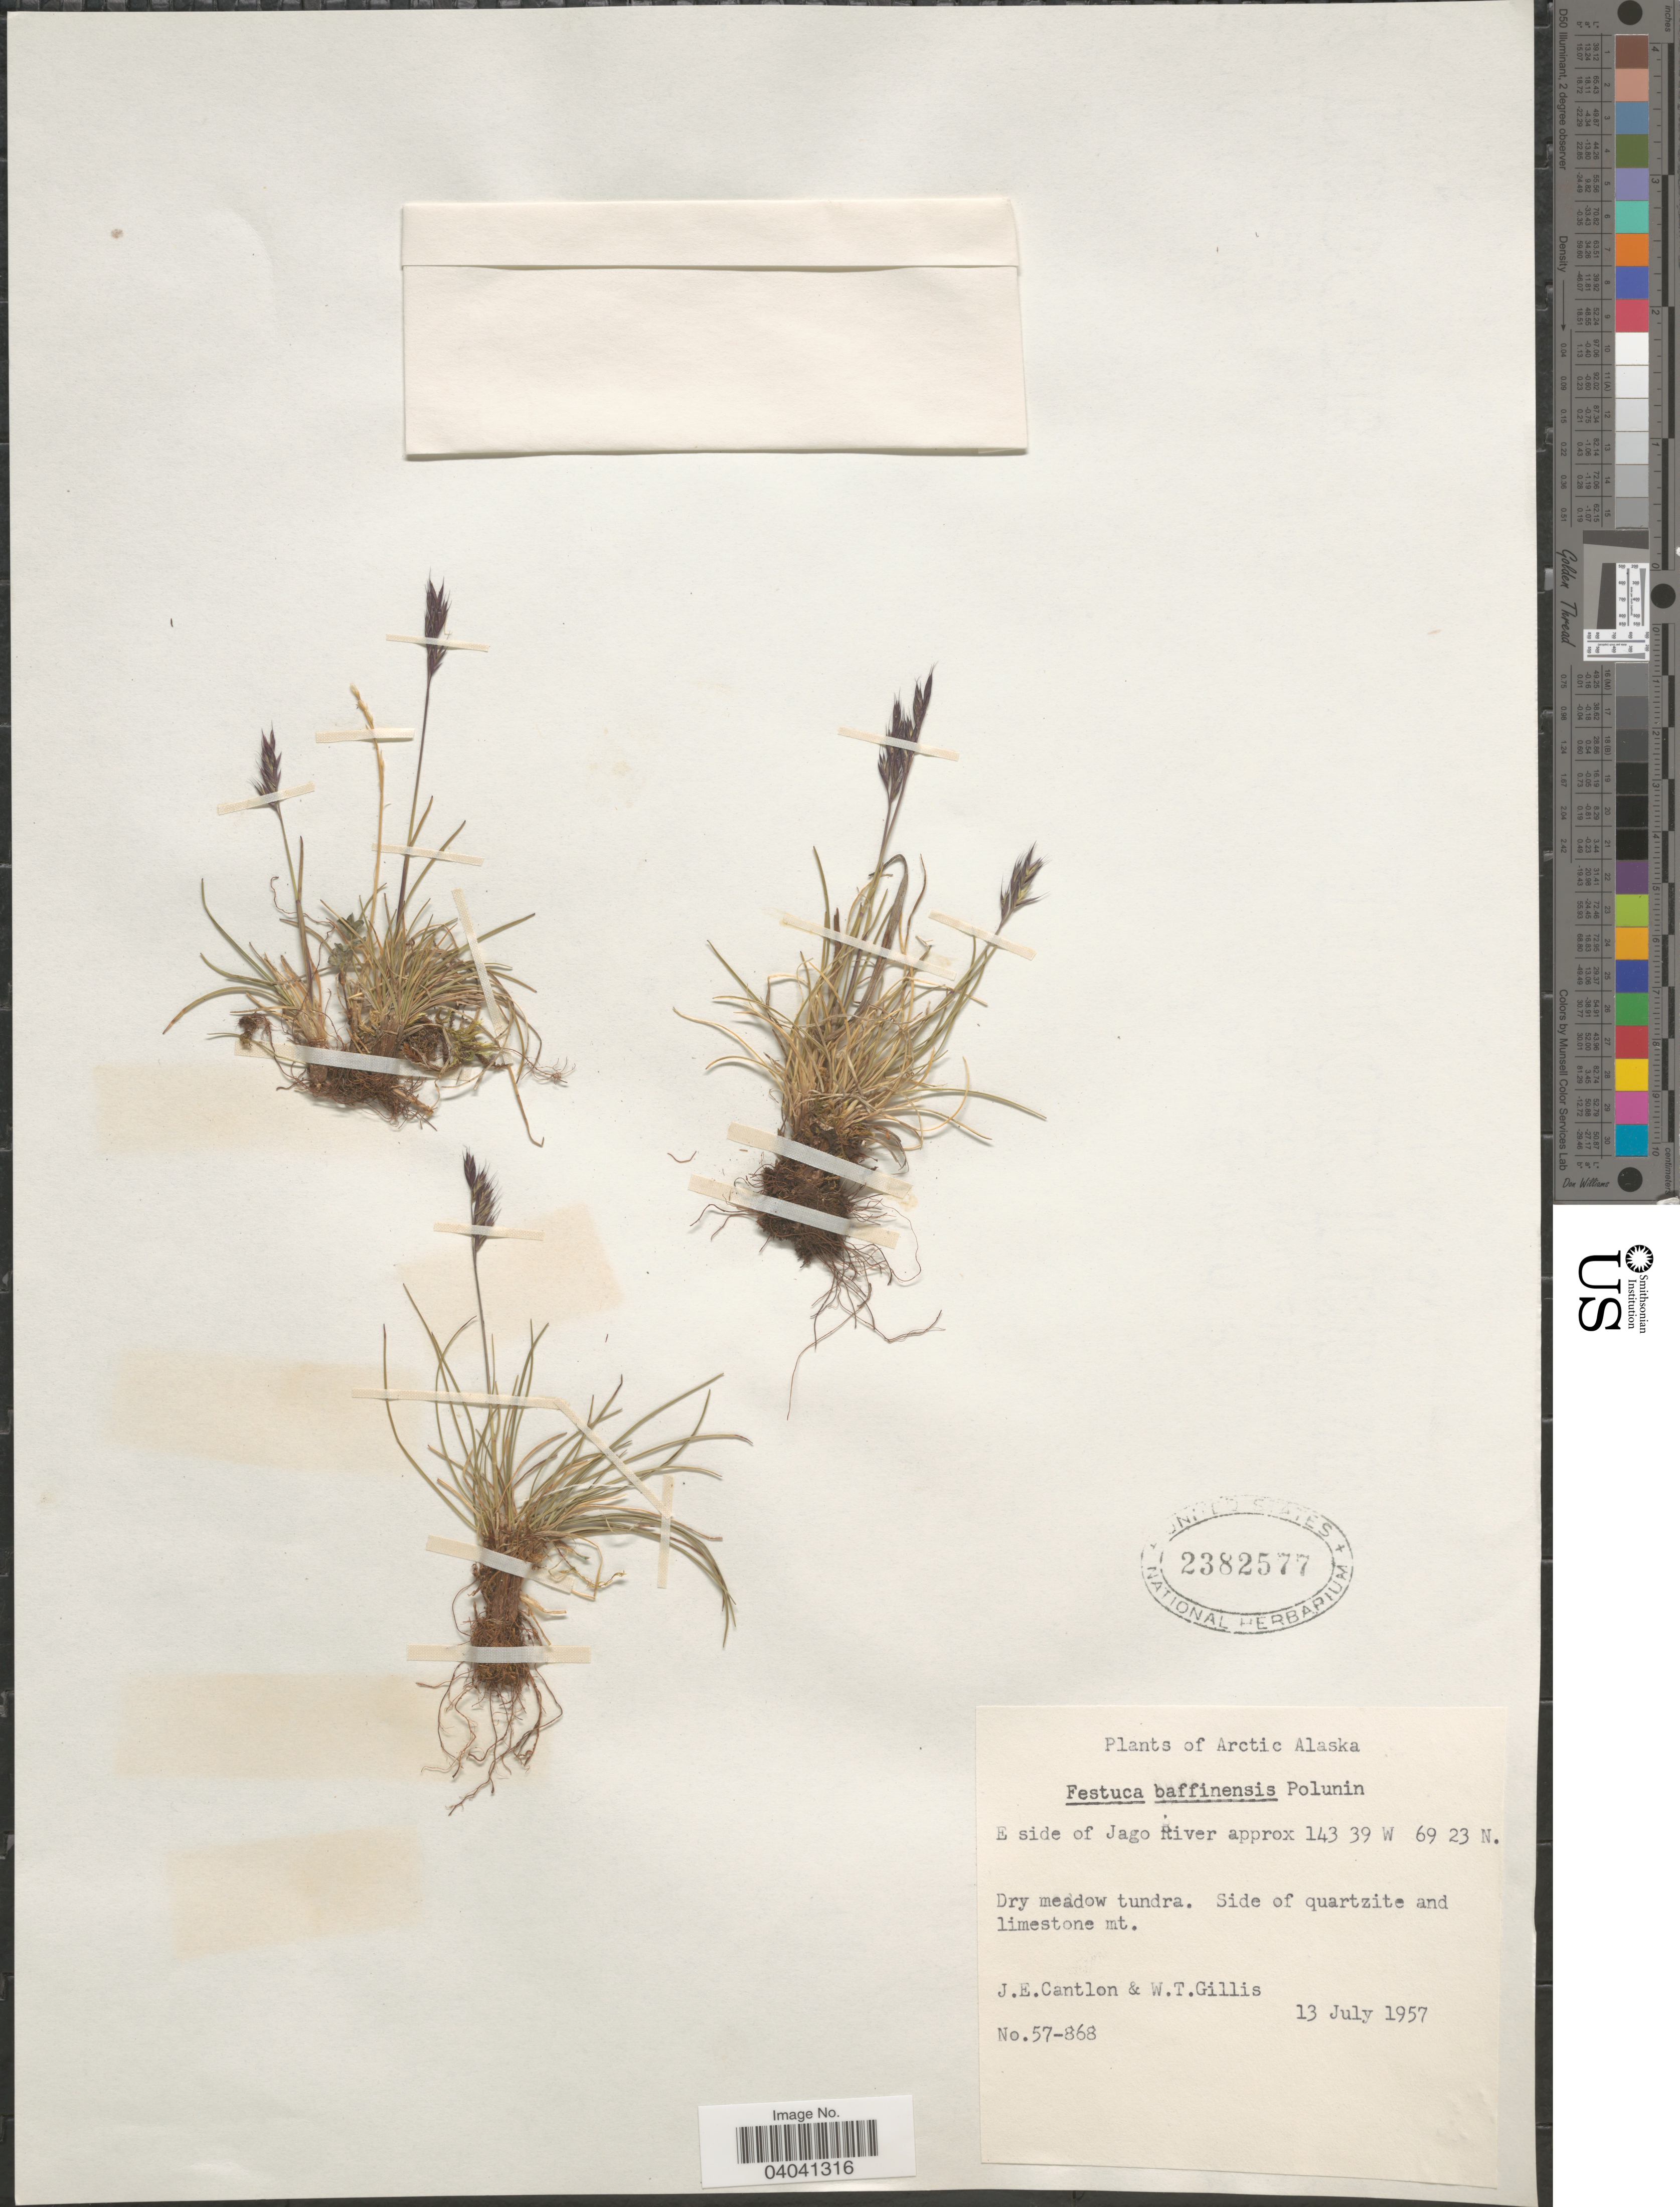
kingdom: Plantae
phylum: Tracheophyta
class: Liliopsida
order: Poales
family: Poaceae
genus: Festuca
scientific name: Festuca baffinensis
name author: Polunin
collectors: J. Cantlon & W. T. Gillis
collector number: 57-868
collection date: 1957-07-13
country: United States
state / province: Alaska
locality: Arctic Alaska. E side of Jago River.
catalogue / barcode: US 2382577